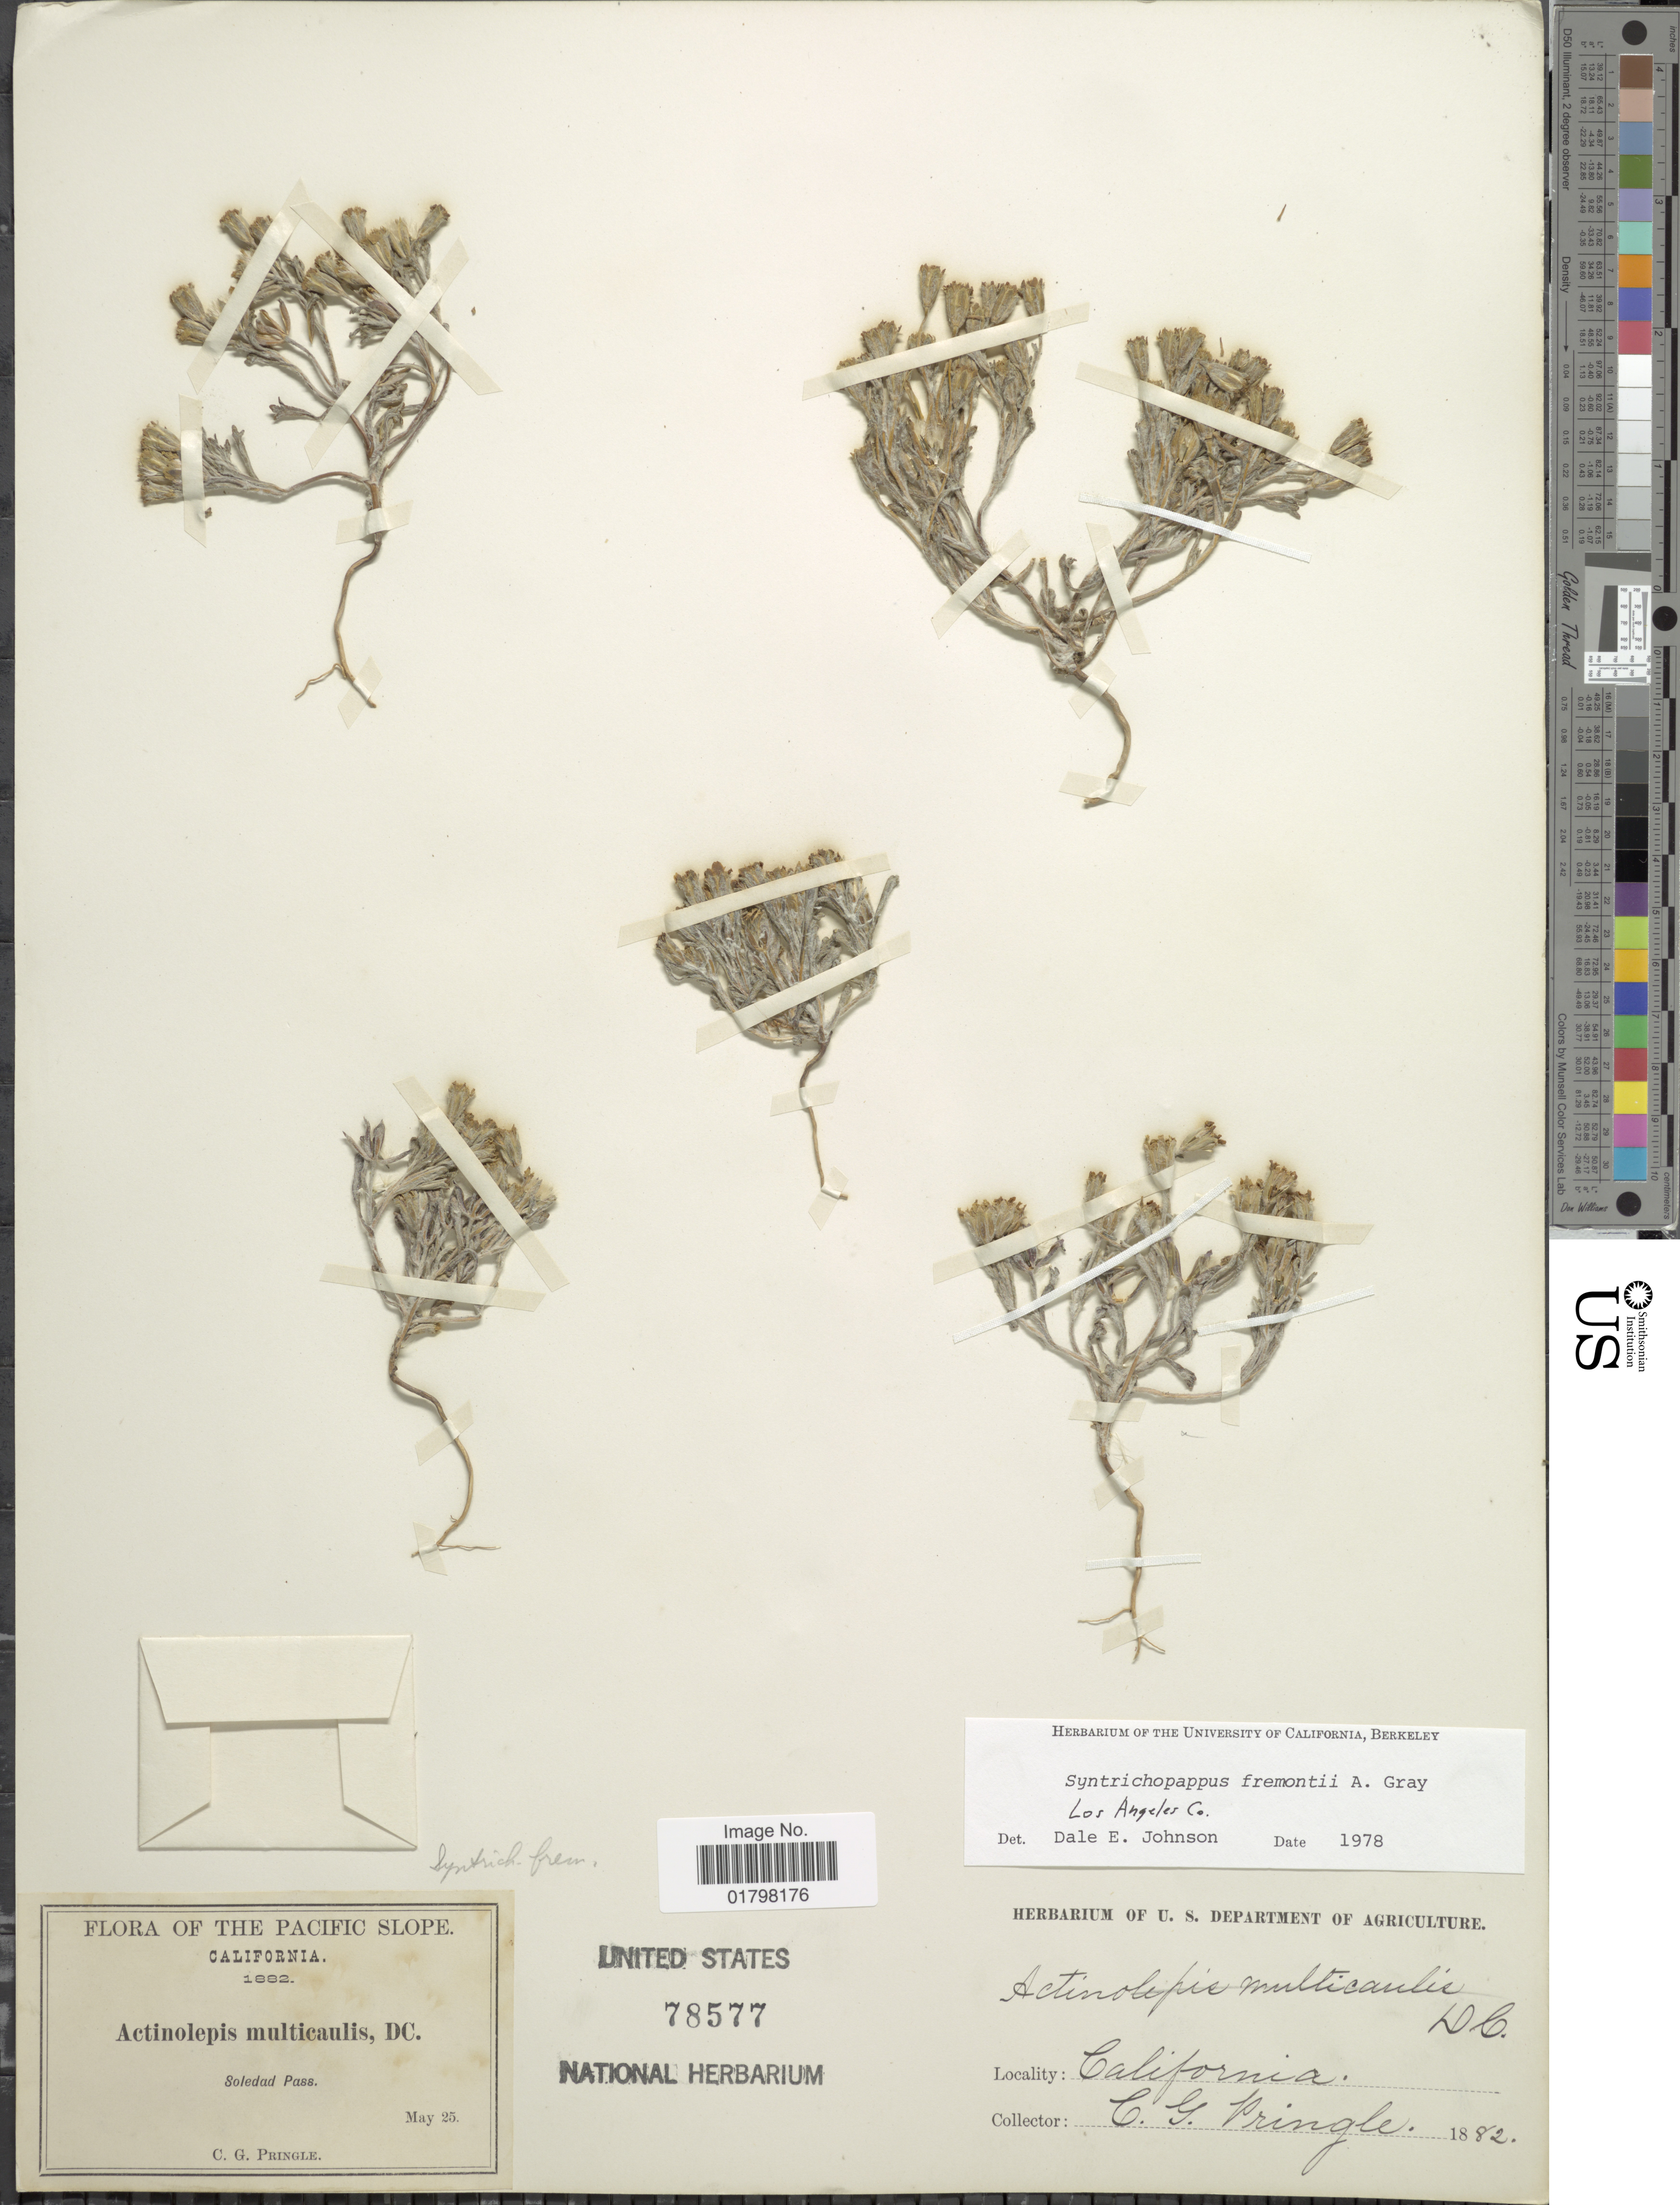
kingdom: Plantae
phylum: Tracheophyta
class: Magnoliopsida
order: Asterales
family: Asteraceae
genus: Syntrichopappus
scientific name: Syntrichopappus fremontii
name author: A. Gray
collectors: C. G. Pringle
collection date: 1882-05-25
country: United States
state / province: California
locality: Pacific Slope. California. Soledad Pass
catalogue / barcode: US 78577